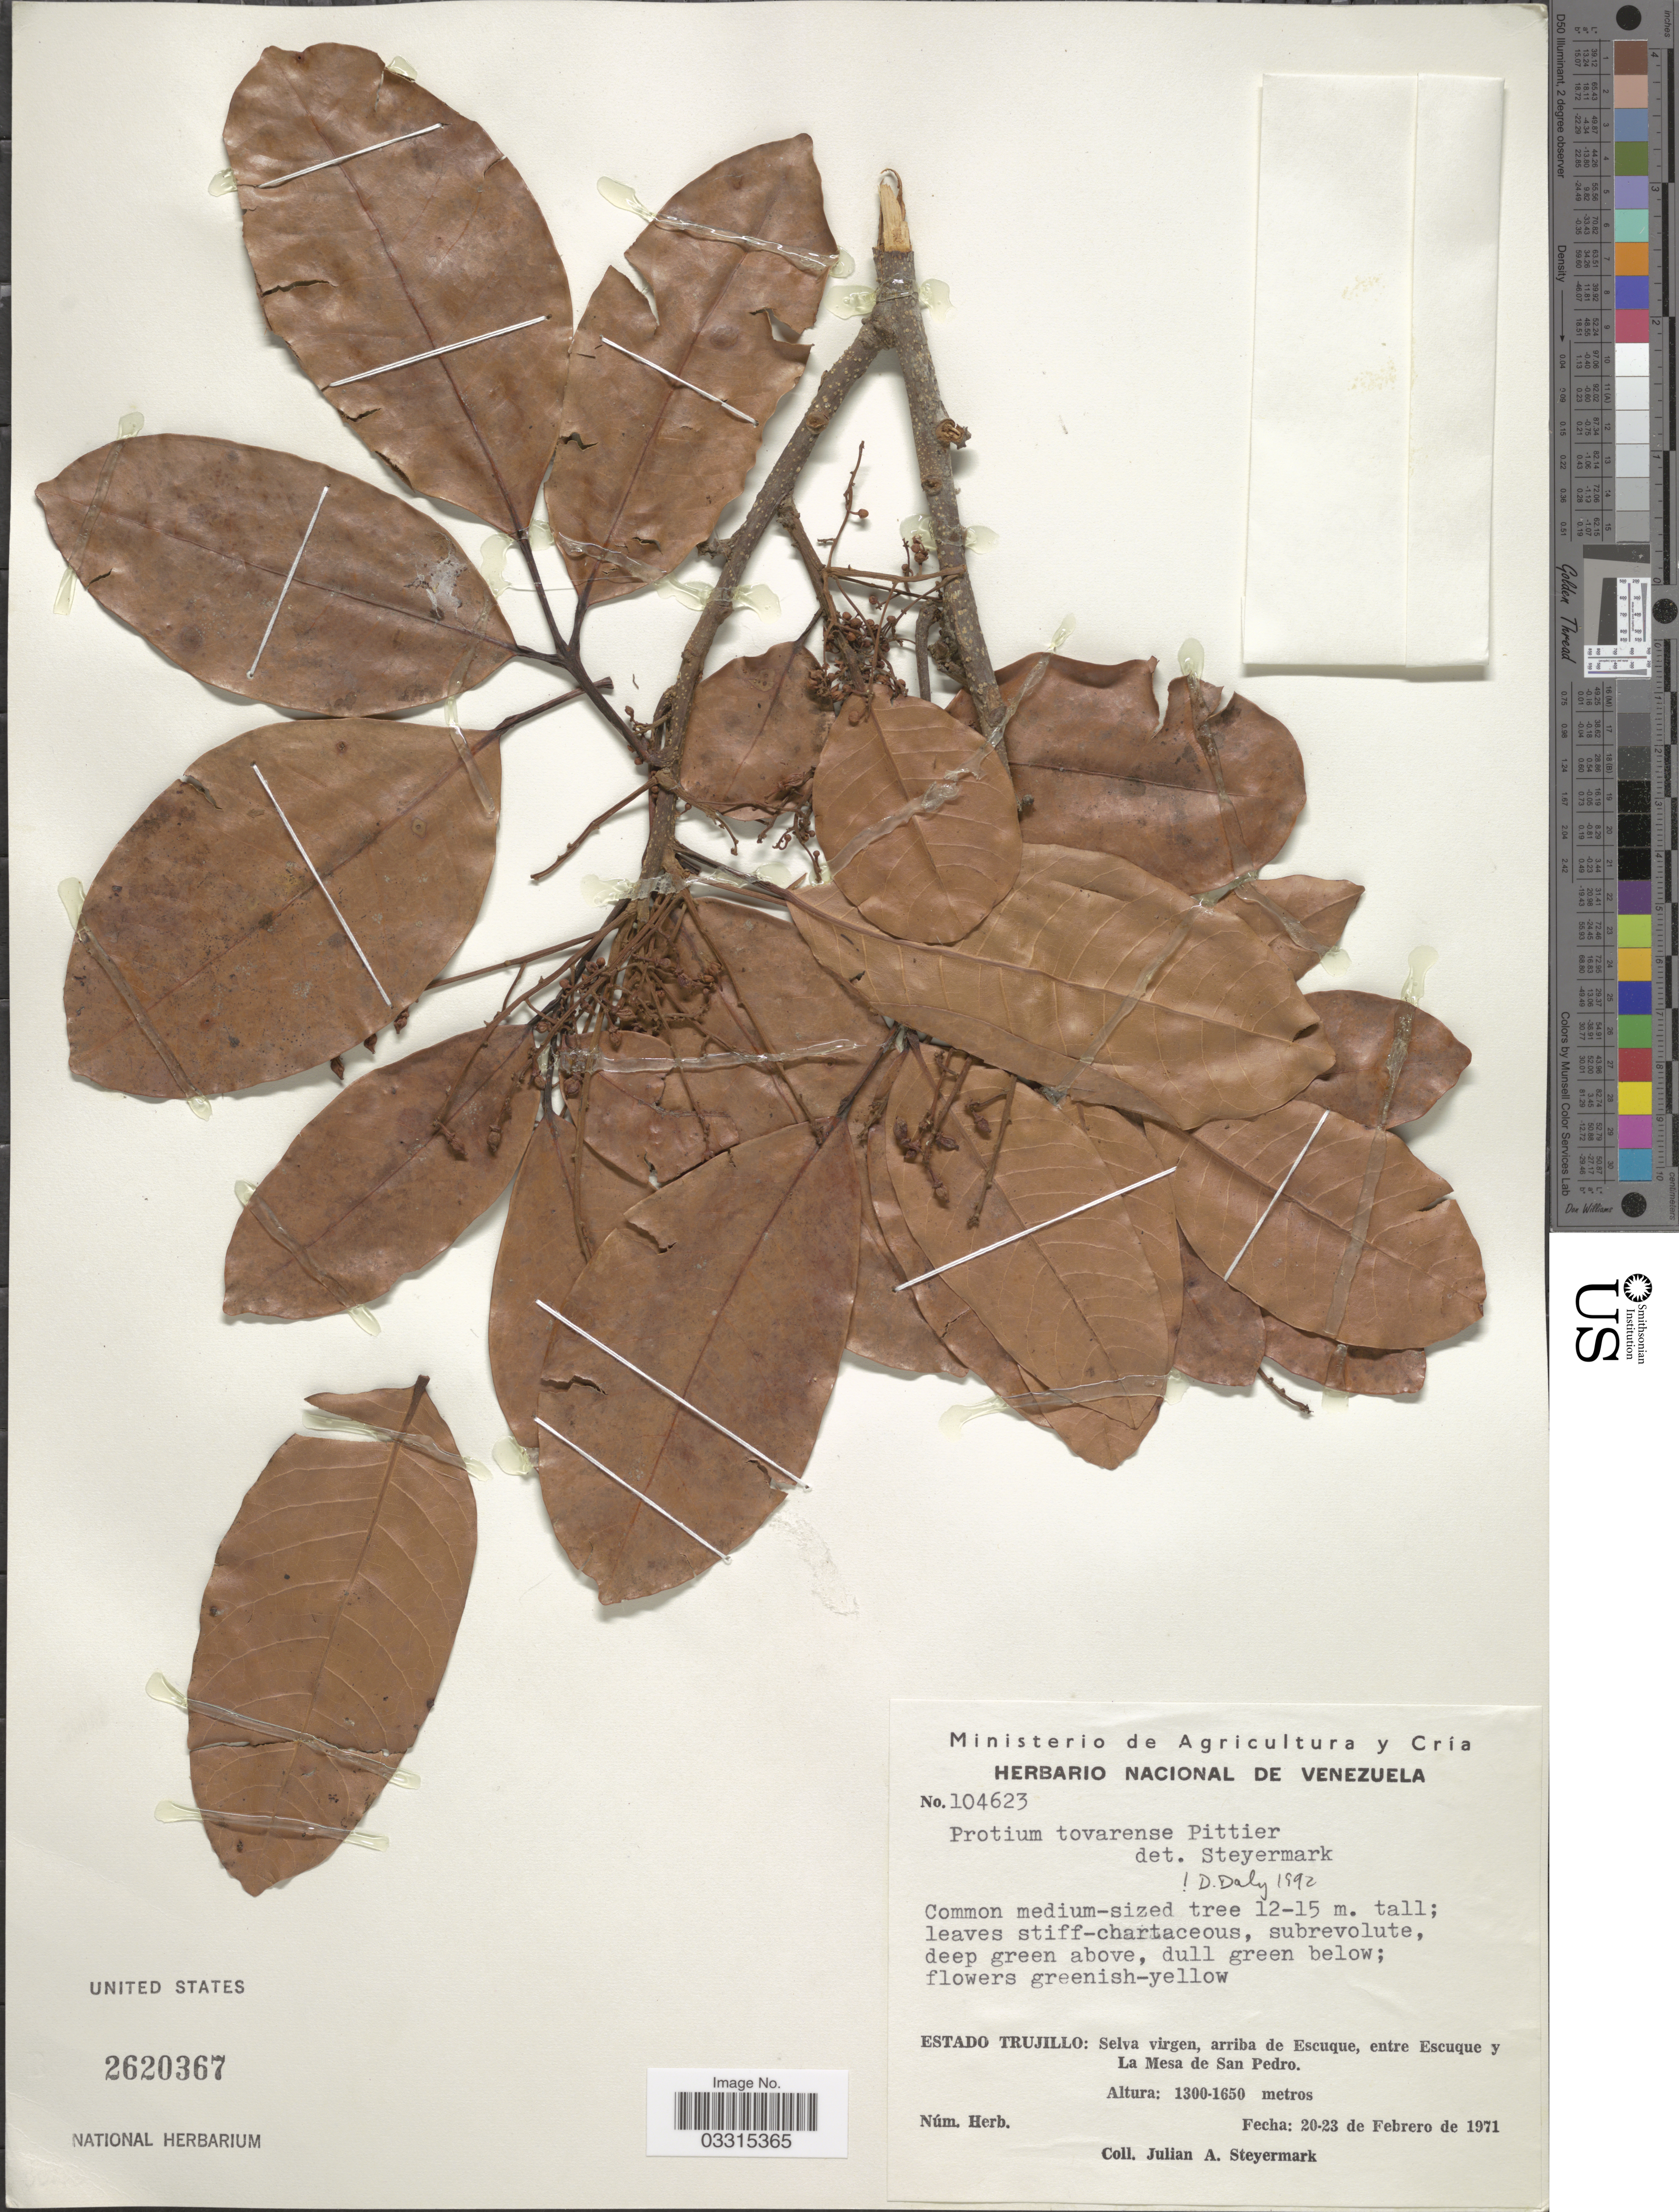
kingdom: Plantae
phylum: Tracheophyta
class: Magnoliopsida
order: Sapindales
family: Burseraceae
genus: Protium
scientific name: Protium tovarense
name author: Pittier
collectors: J. Steyermark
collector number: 104623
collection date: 1971-02-20/1971-02-23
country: Venezuela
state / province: Trujillo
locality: Selva virgen, arriba de Escuque, entre Escuque y La Mesa de San Pedro.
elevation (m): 1300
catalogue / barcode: US 2620367